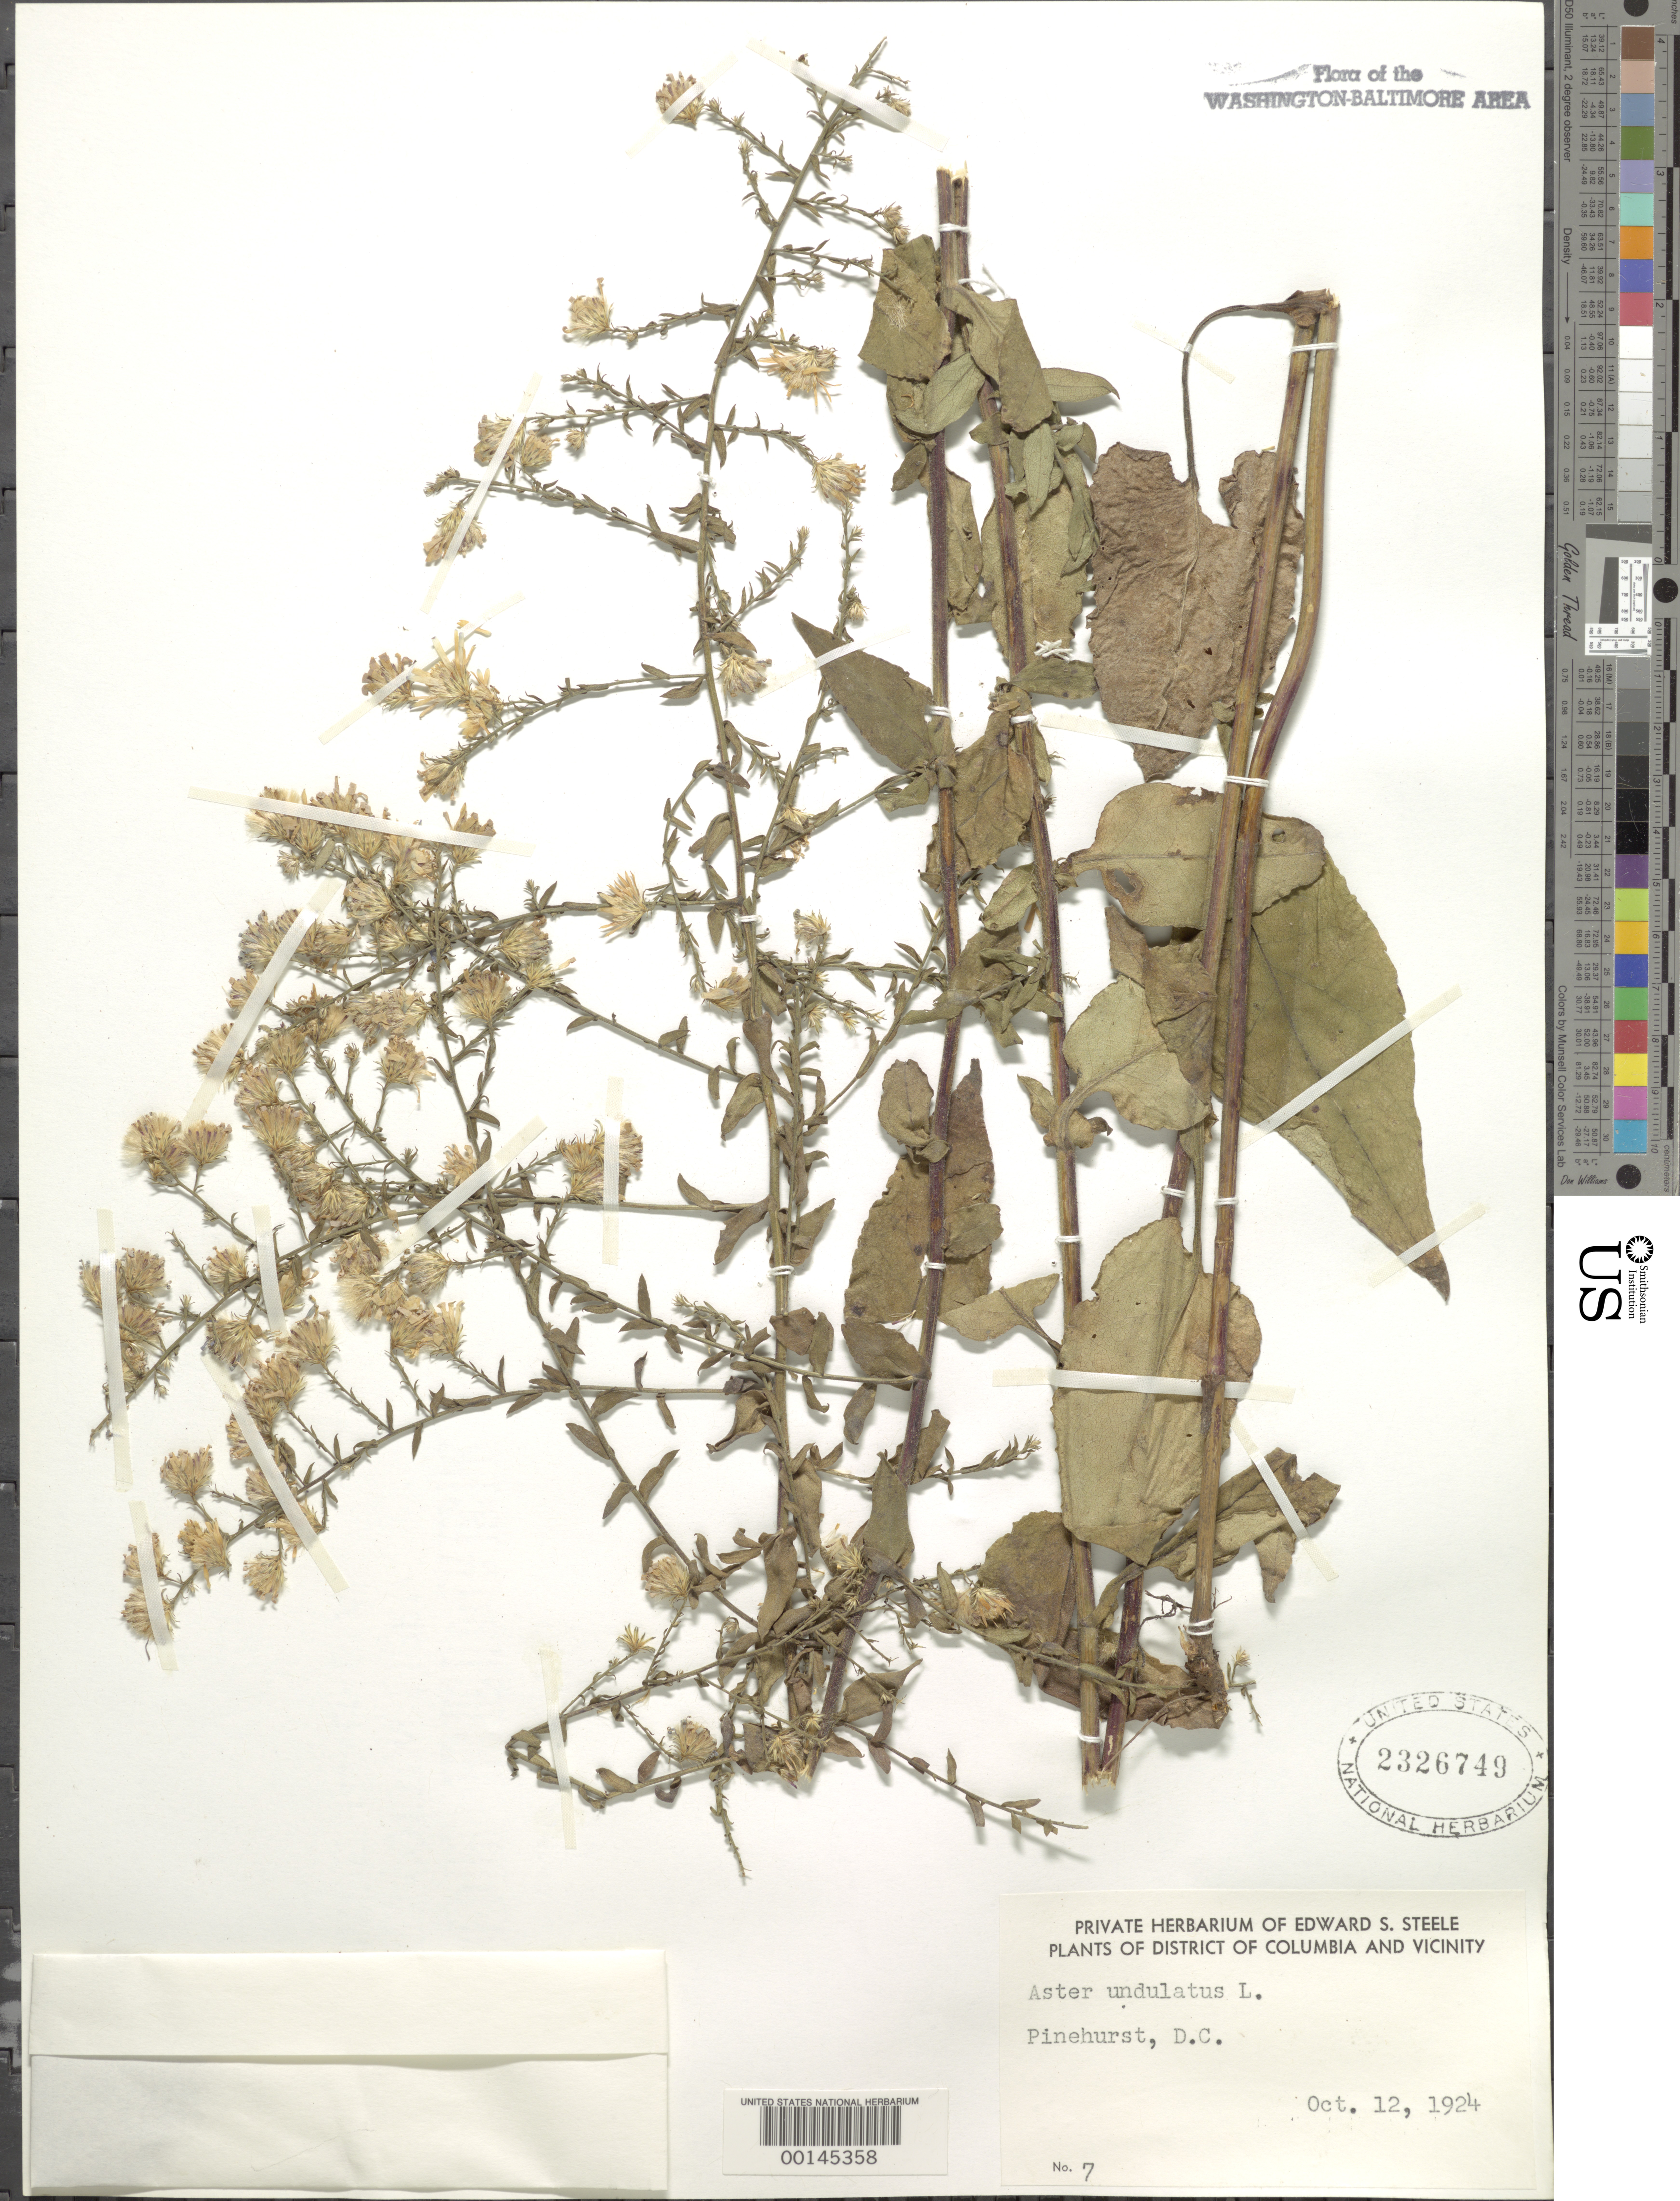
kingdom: Plantae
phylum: Tracheophyta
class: Magnoliopsida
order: Asterales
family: Asteraceae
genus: Symphyotrichum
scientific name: Symphyotrichum undulatum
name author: (L.) G.L. Nesom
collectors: E. Steele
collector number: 7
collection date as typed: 12 Oct 1924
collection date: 1924-10-12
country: United States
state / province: District of Columbia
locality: Pinehurst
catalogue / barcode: US 2326749